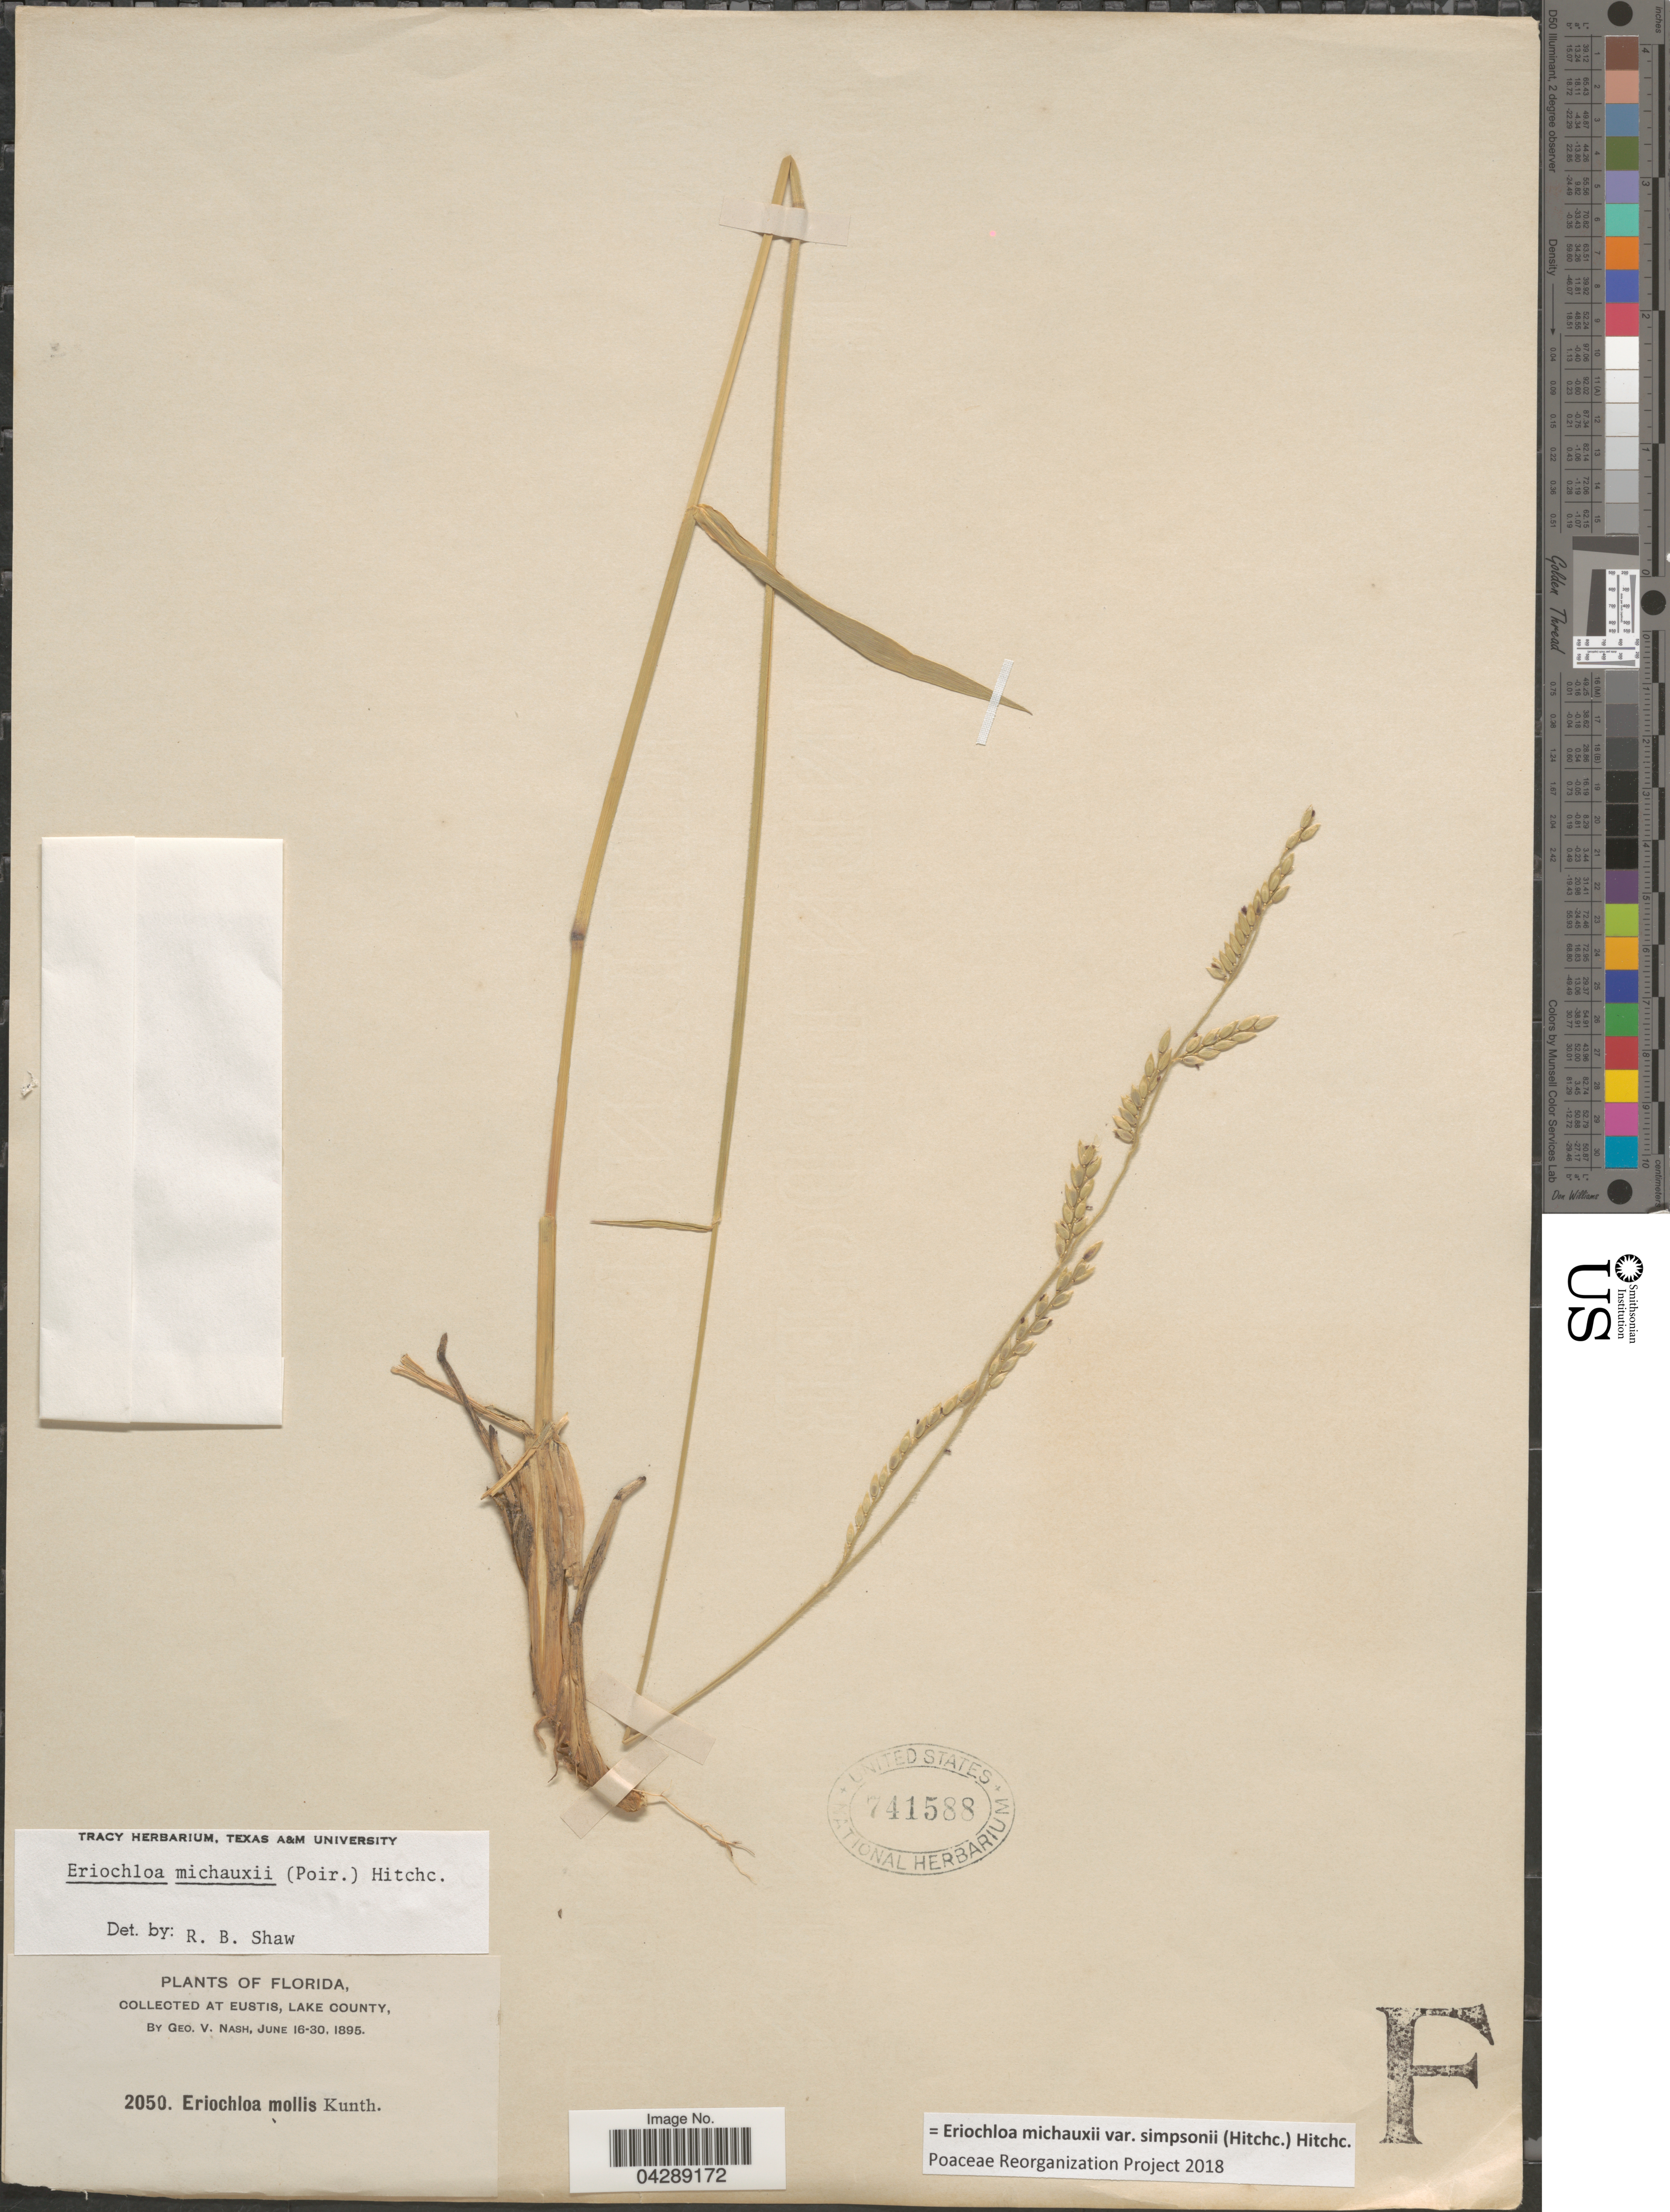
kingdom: Plantae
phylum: Tracheophyta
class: Liliopsida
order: Poales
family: Poaceae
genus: Eriochloa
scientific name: Eriochloa michauxii var. simpsonii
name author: Hitchc.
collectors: G. V. Nash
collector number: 2050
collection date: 1895-06-16/1895-06-30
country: United States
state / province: Florida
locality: At Eustis, Lake County.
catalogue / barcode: US 741588